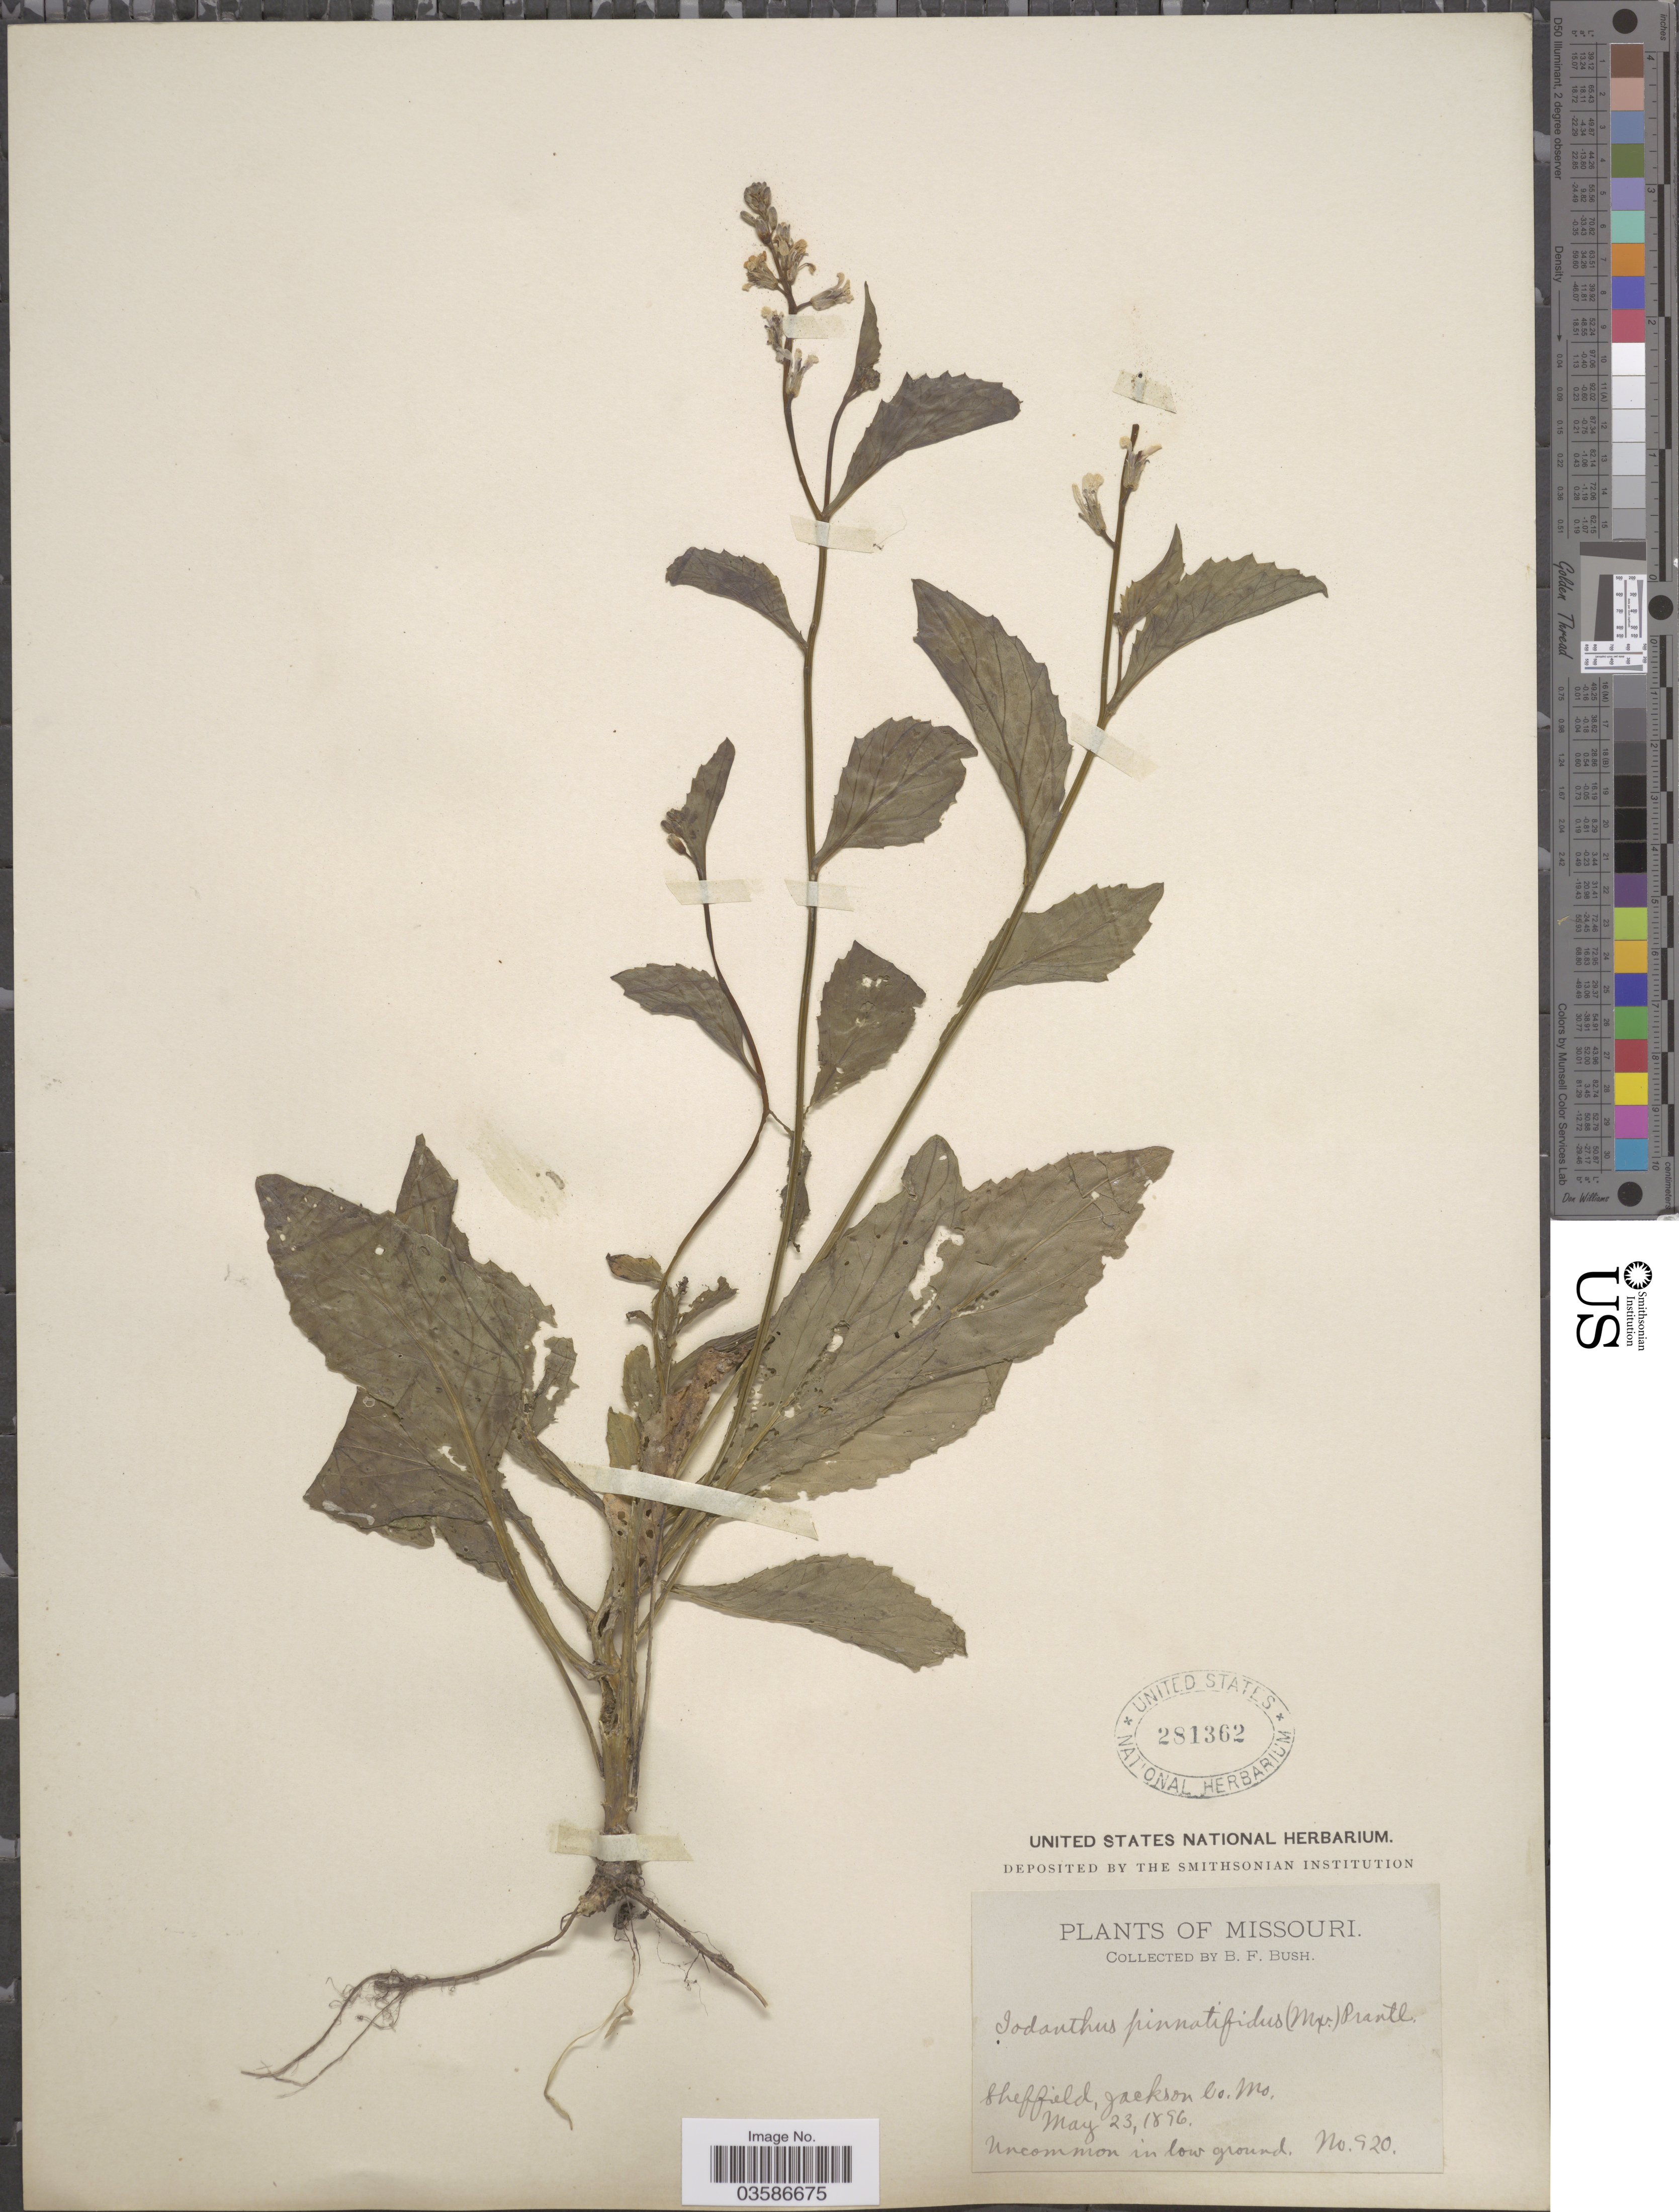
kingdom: Plantae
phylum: Tracheophyta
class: Magnoliopsida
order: Brassicales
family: Brassicaceae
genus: Iodanthus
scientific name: Iodanthus pinnatifidus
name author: (Michx.) Steud.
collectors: B. F. Bush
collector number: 920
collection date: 1896-05-23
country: United States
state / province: Missouri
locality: Sheffield, Jackson Co.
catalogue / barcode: US 281362